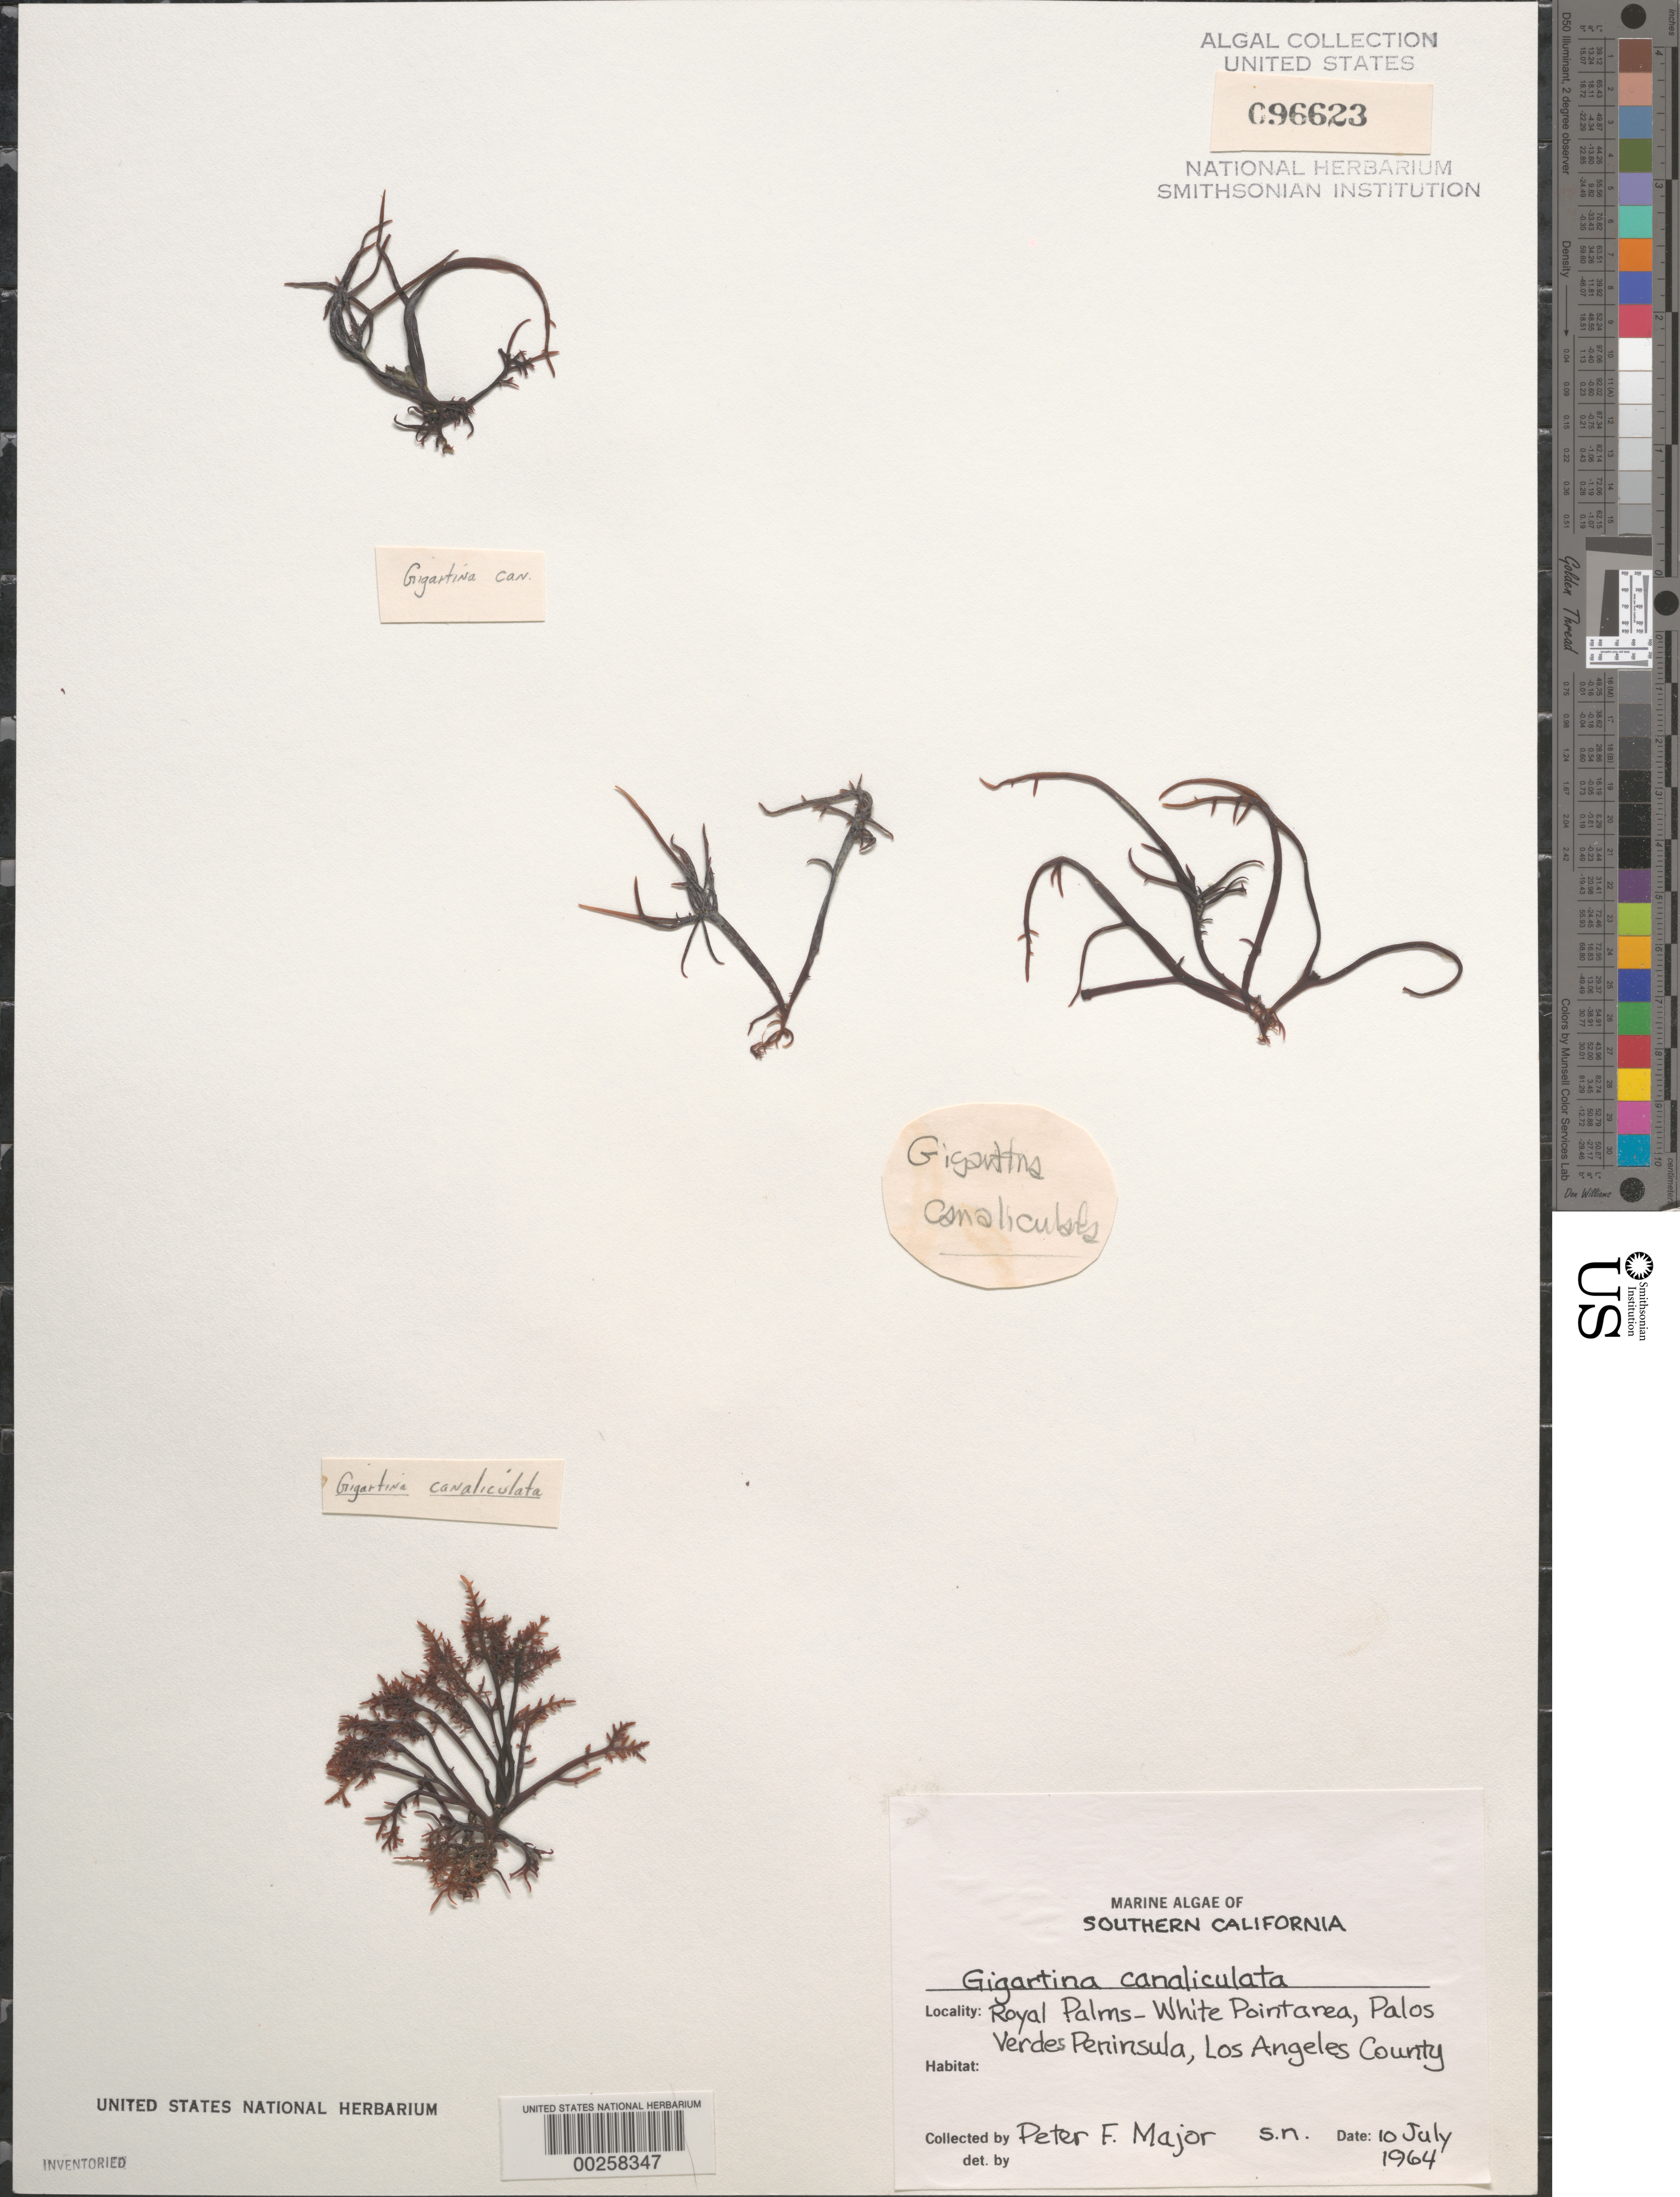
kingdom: Plantae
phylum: Rhodophyta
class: Florideophyceae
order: Gigartinales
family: Gigartinaceae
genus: Chondracanthus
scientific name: Chondracanthus canaliculatus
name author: (Harv.) Guiry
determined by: Algae name updating Project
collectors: P. Major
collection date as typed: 10 Jul 1964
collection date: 1964-07-10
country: United States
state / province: California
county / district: Los Angeles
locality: Royal Palms-Whites Point area, Palos Verdes Peninsula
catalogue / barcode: US 96623